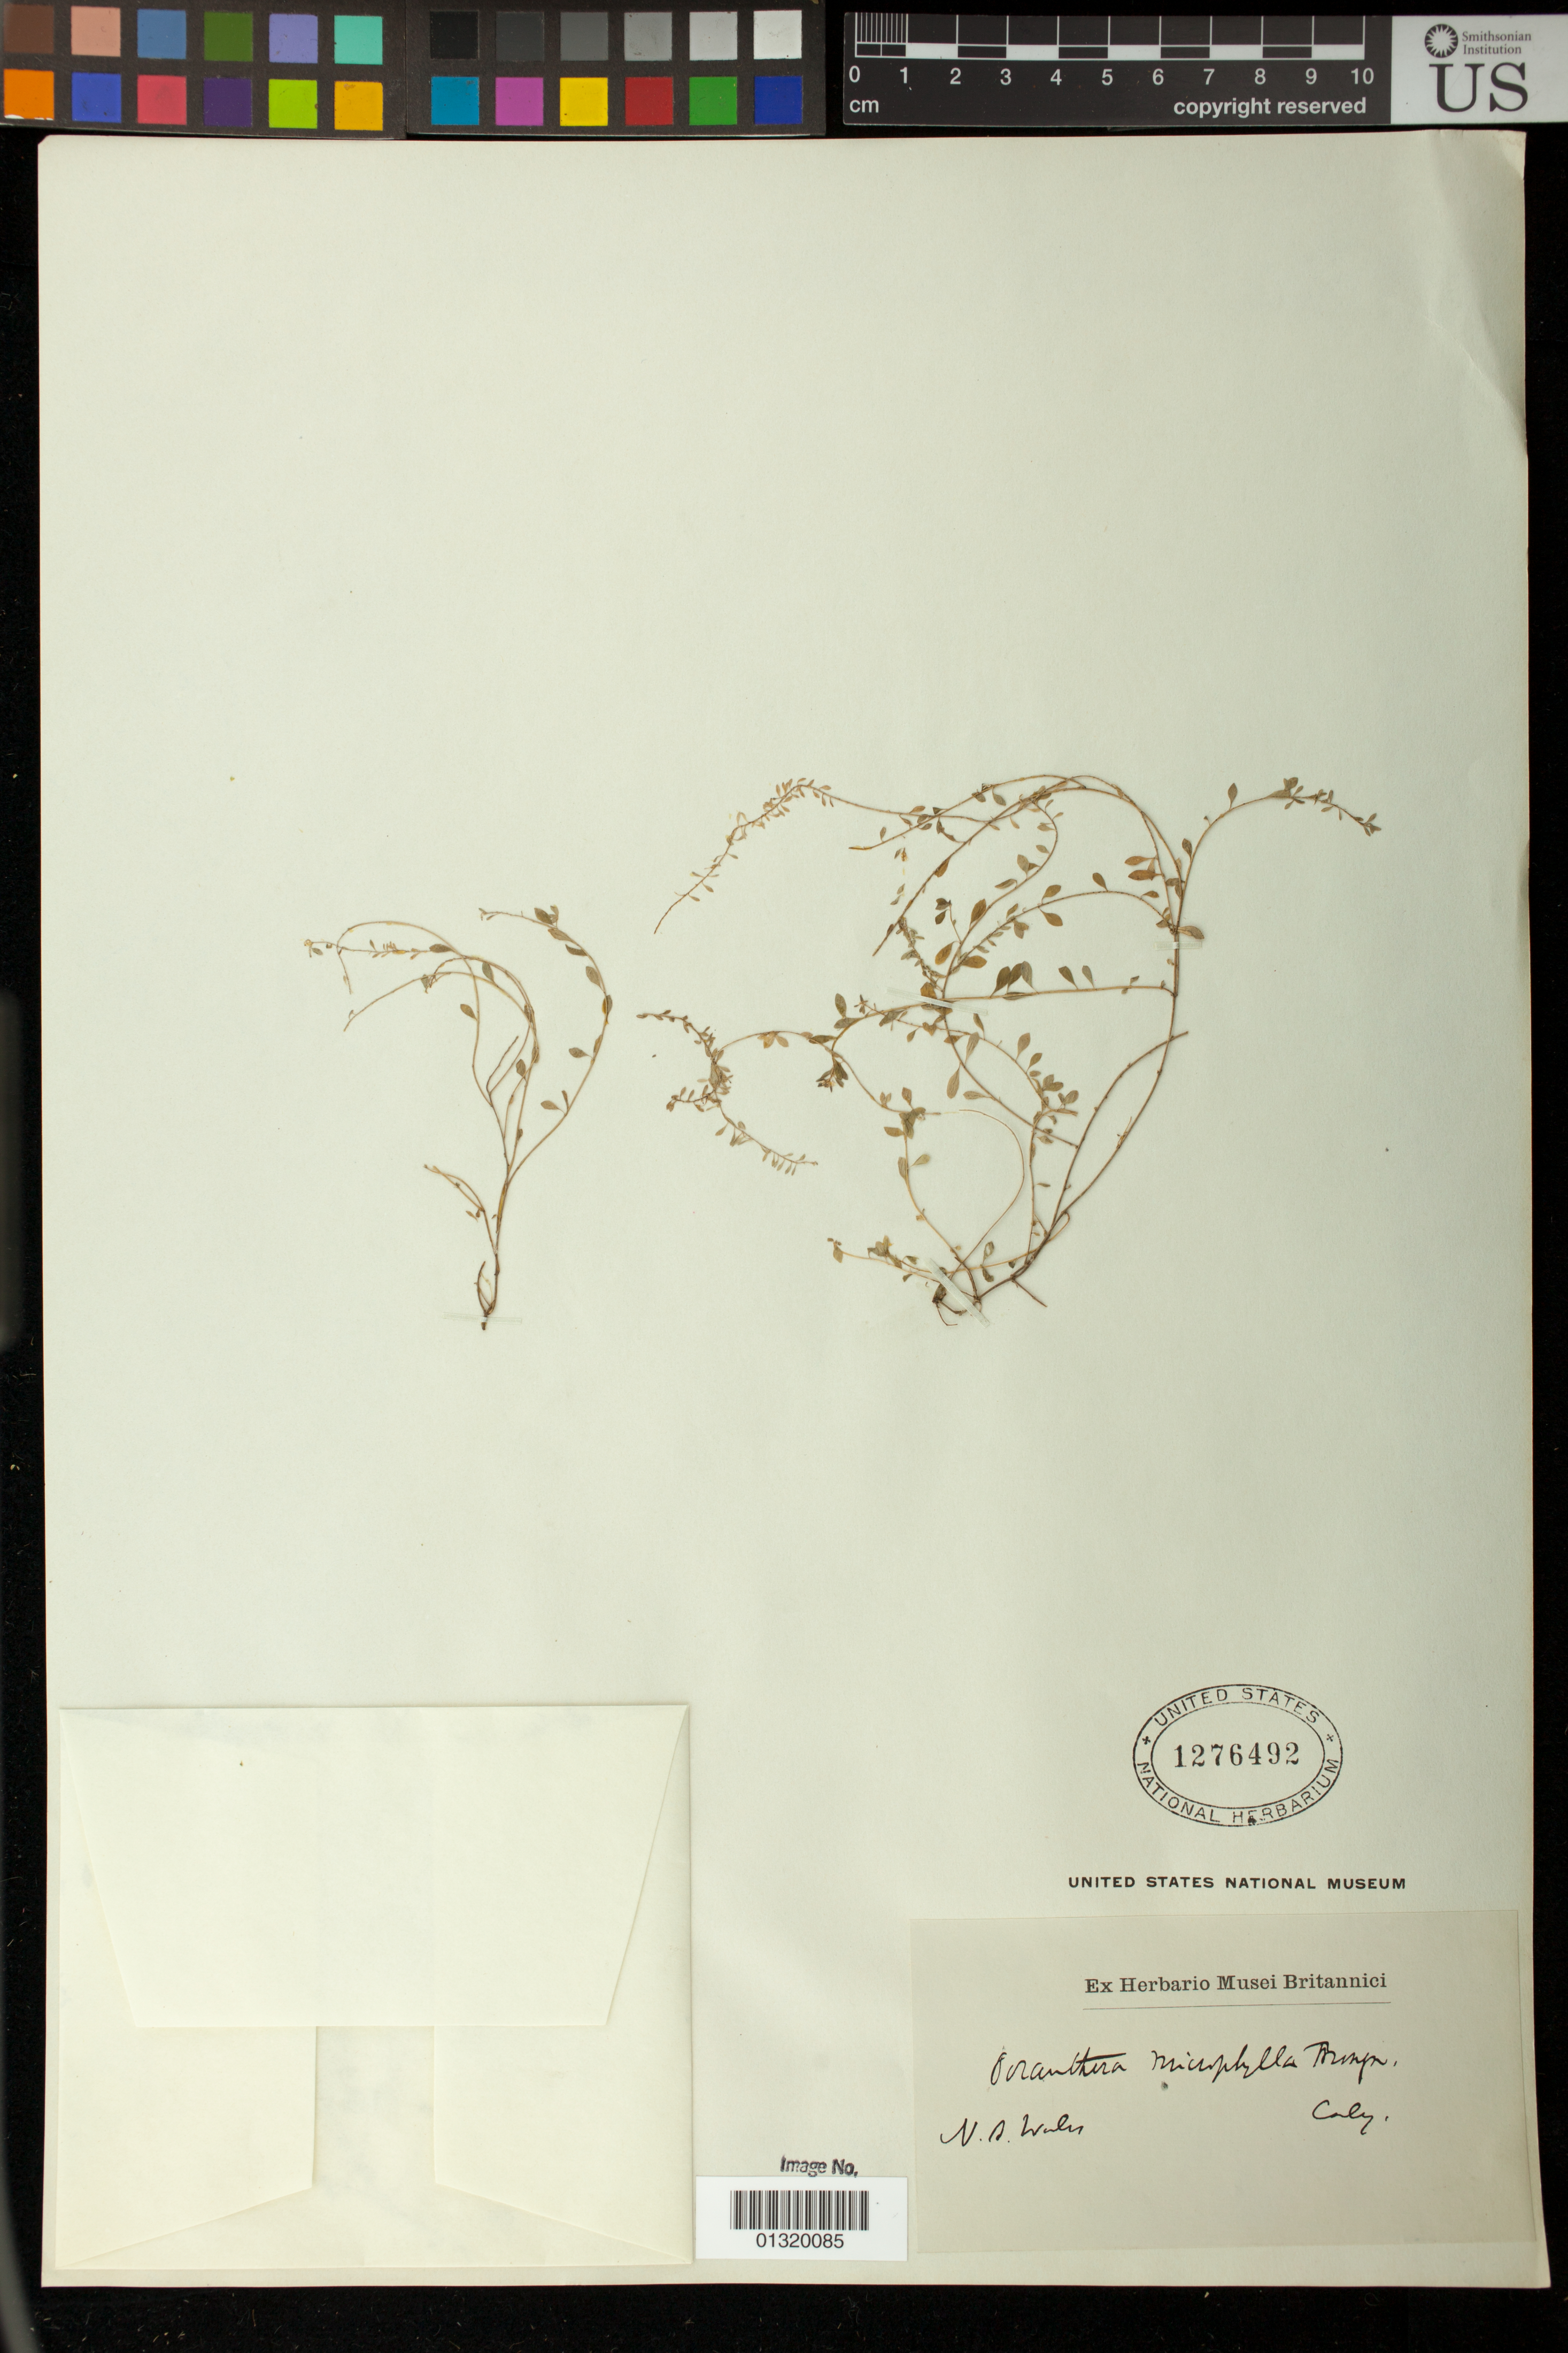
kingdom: Plantae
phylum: Tracheophyta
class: Magnoliopsida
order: Malpighiales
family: Phyllanthaceae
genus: Poranthera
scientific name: Poranthera microphylla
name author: Brongn.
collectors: -. Caly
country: Australia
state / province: New South Wales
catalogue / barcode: US 1276492